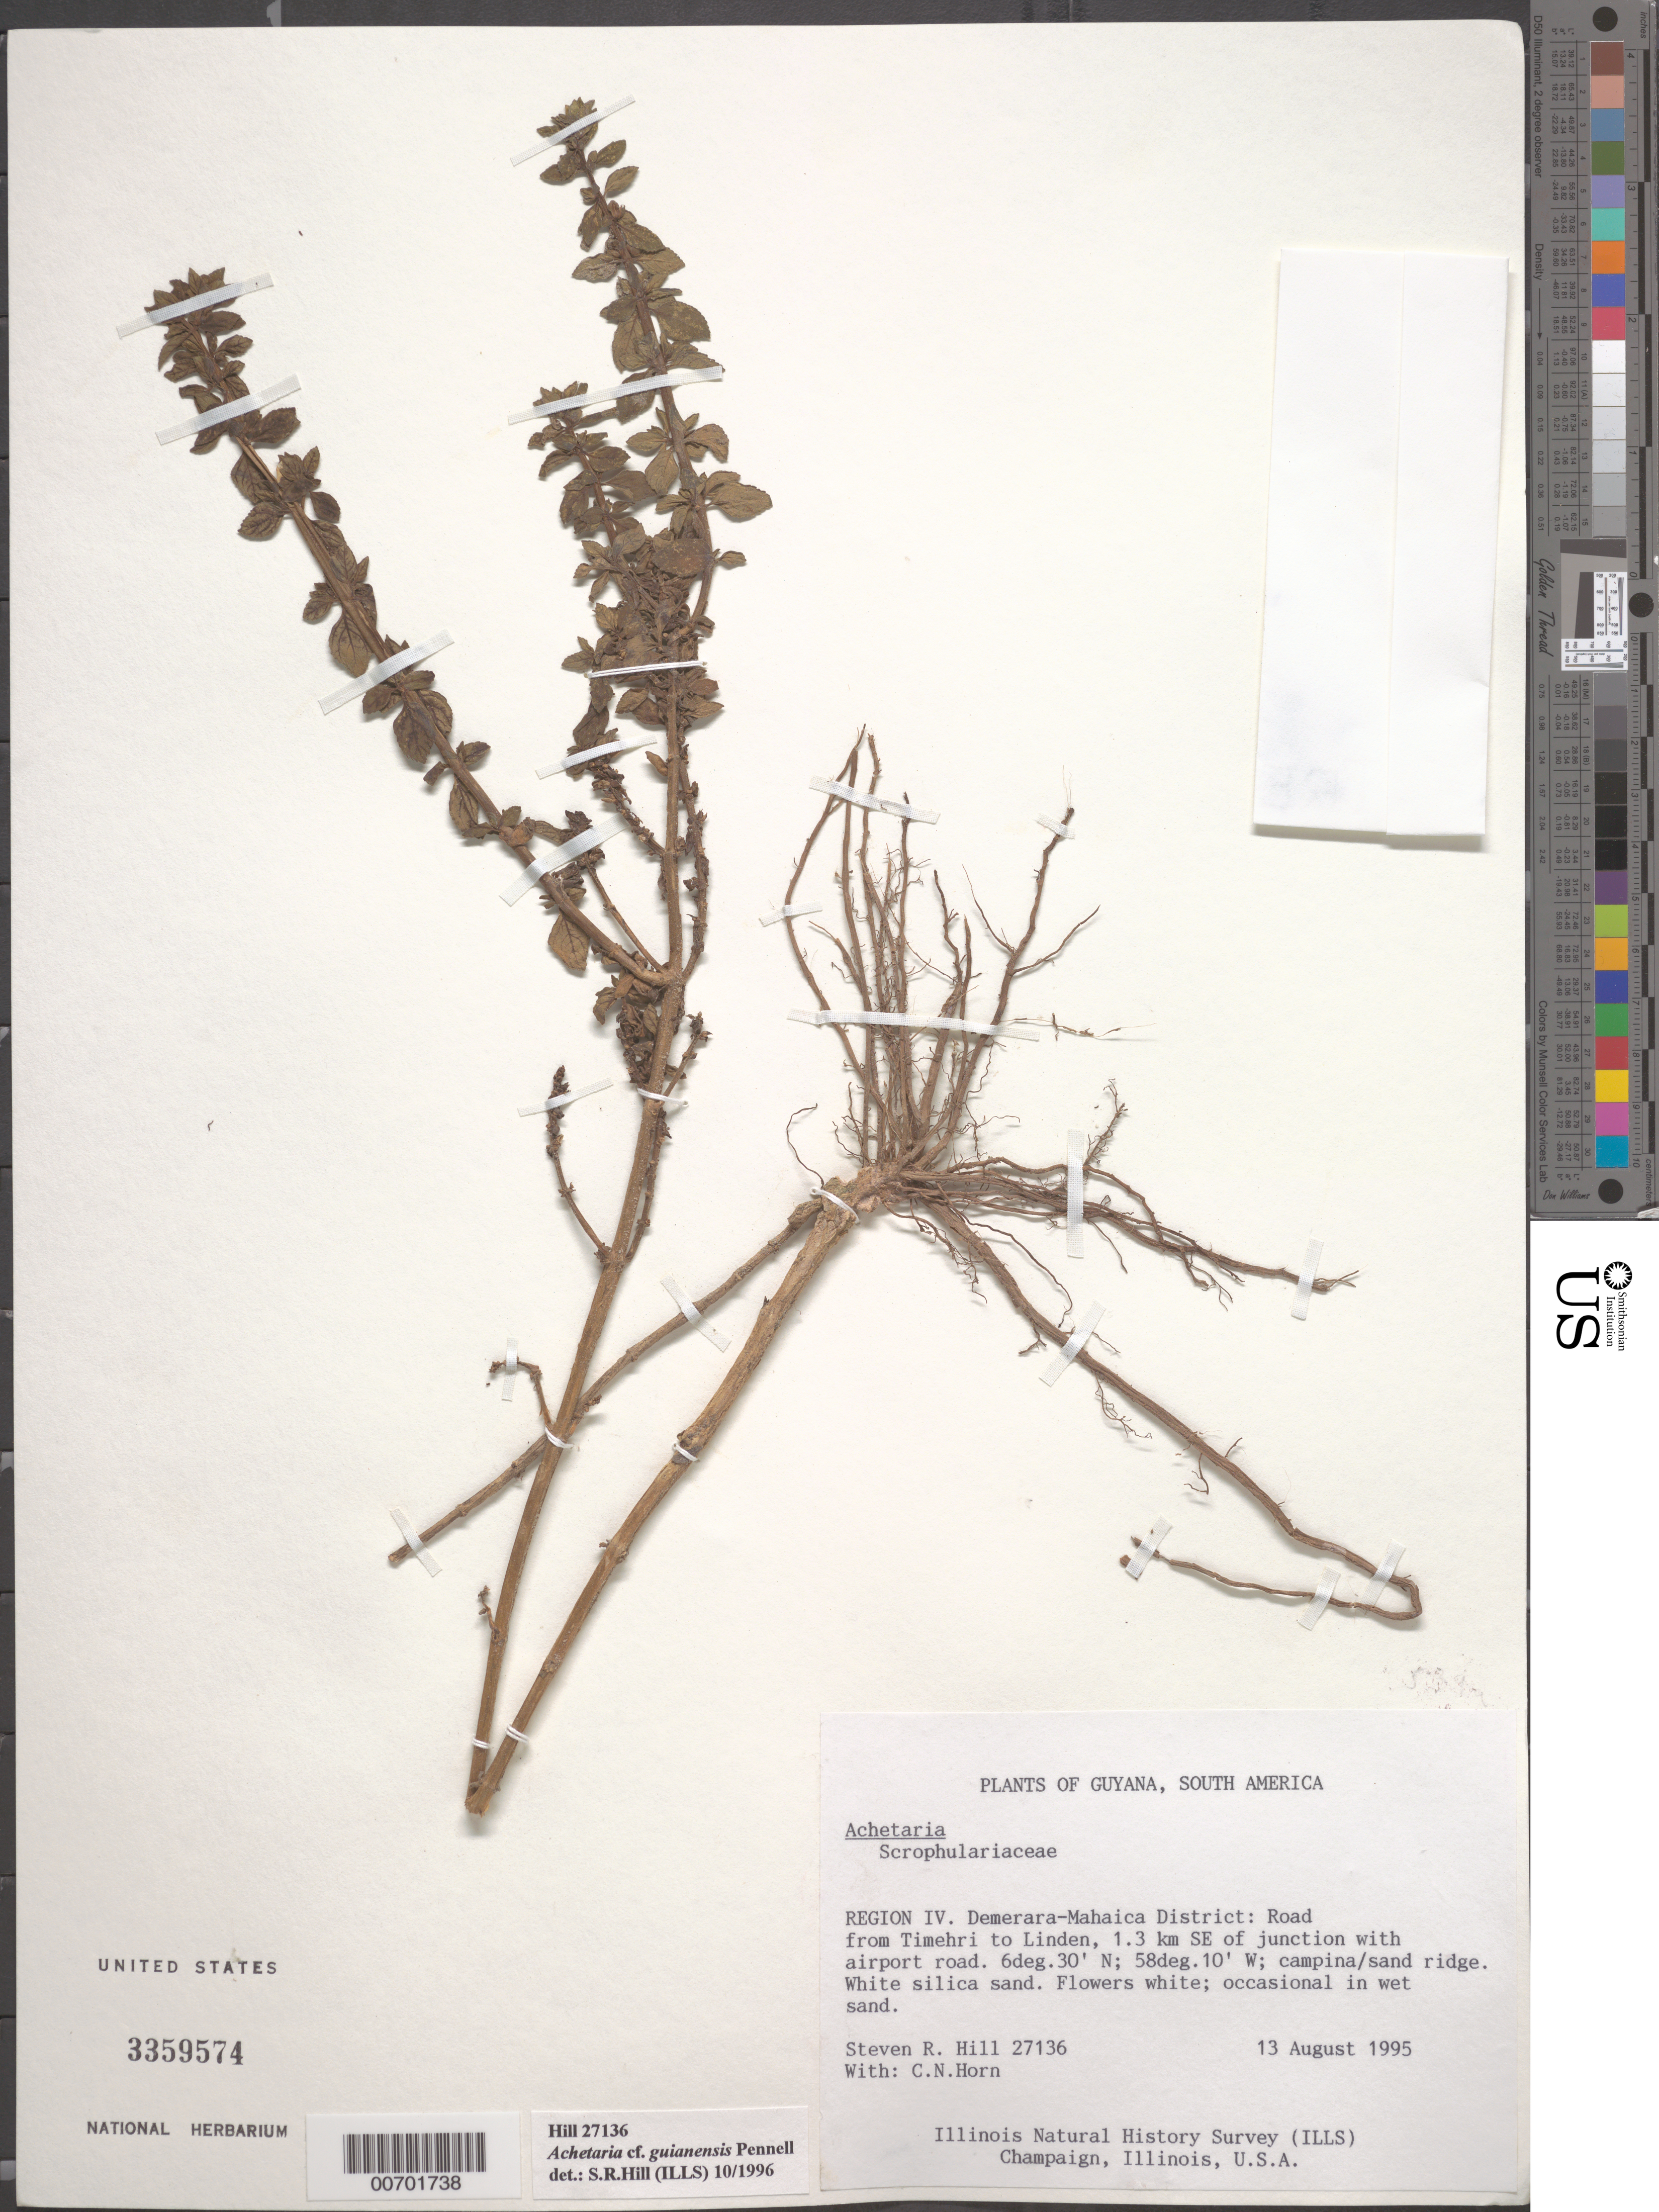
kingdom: Plantae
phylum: Tracheophyta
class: Magnoliopsida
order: Lamiales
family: Plantaginaceae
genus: Matourea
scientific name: Matourea scutellarioides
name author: (Benth.) Colletta & V.C. Souza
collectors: S. R. Hill & C. N. Horn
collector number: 27136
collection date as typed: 13-Aug-95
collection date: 1995-08-13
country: Guyana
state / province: Demerara-Mahaica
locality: Timehri to Linden road, 1.3 km SE of junc. with airport road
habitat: Campina/sand ridge, white silica sand; in wet sand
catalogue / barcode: US 3359574